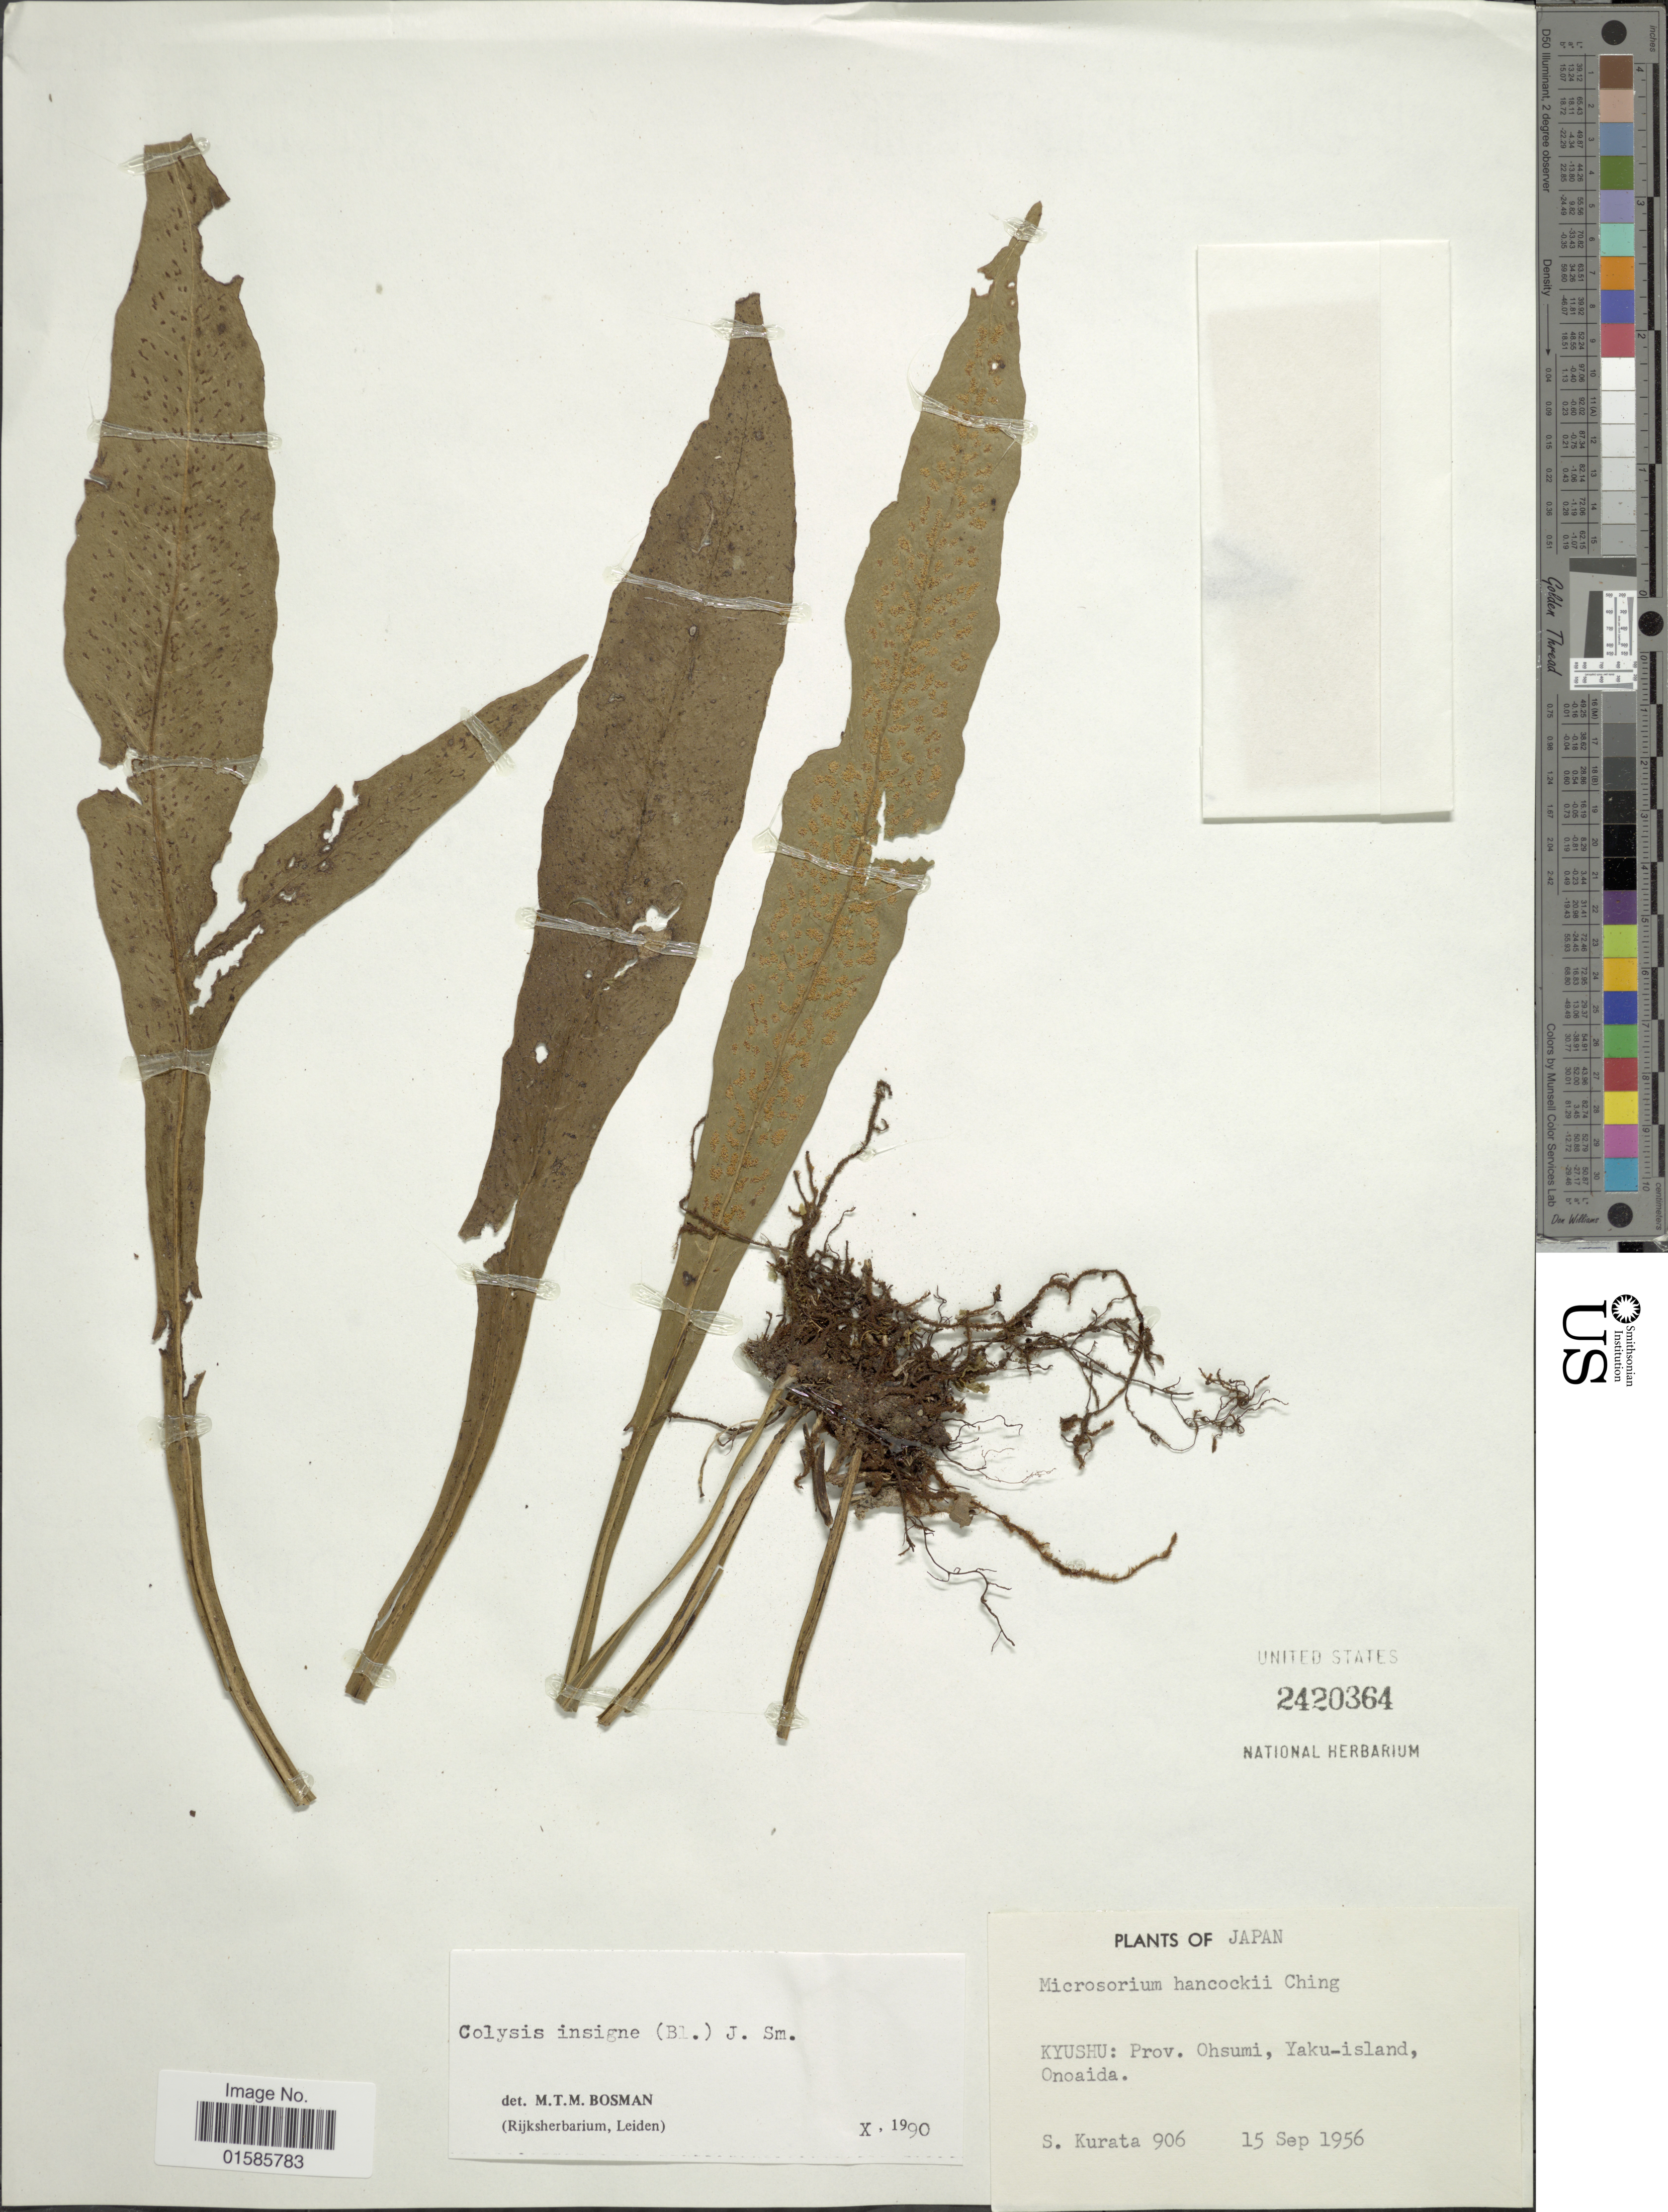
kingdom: Plantae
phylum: Tracheophyta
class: Polypodiopsida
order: Polypodiales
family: Polypodiaceae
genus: Microsorum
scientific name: Microsorum insigne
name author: (Blume) Copel.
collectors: Sa. Kurata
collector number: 906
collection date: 1956-09-15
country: Japan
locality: Kyushu: Prov. Ohsumi, Yaku-island, Onoaida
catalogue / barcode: US 2420364